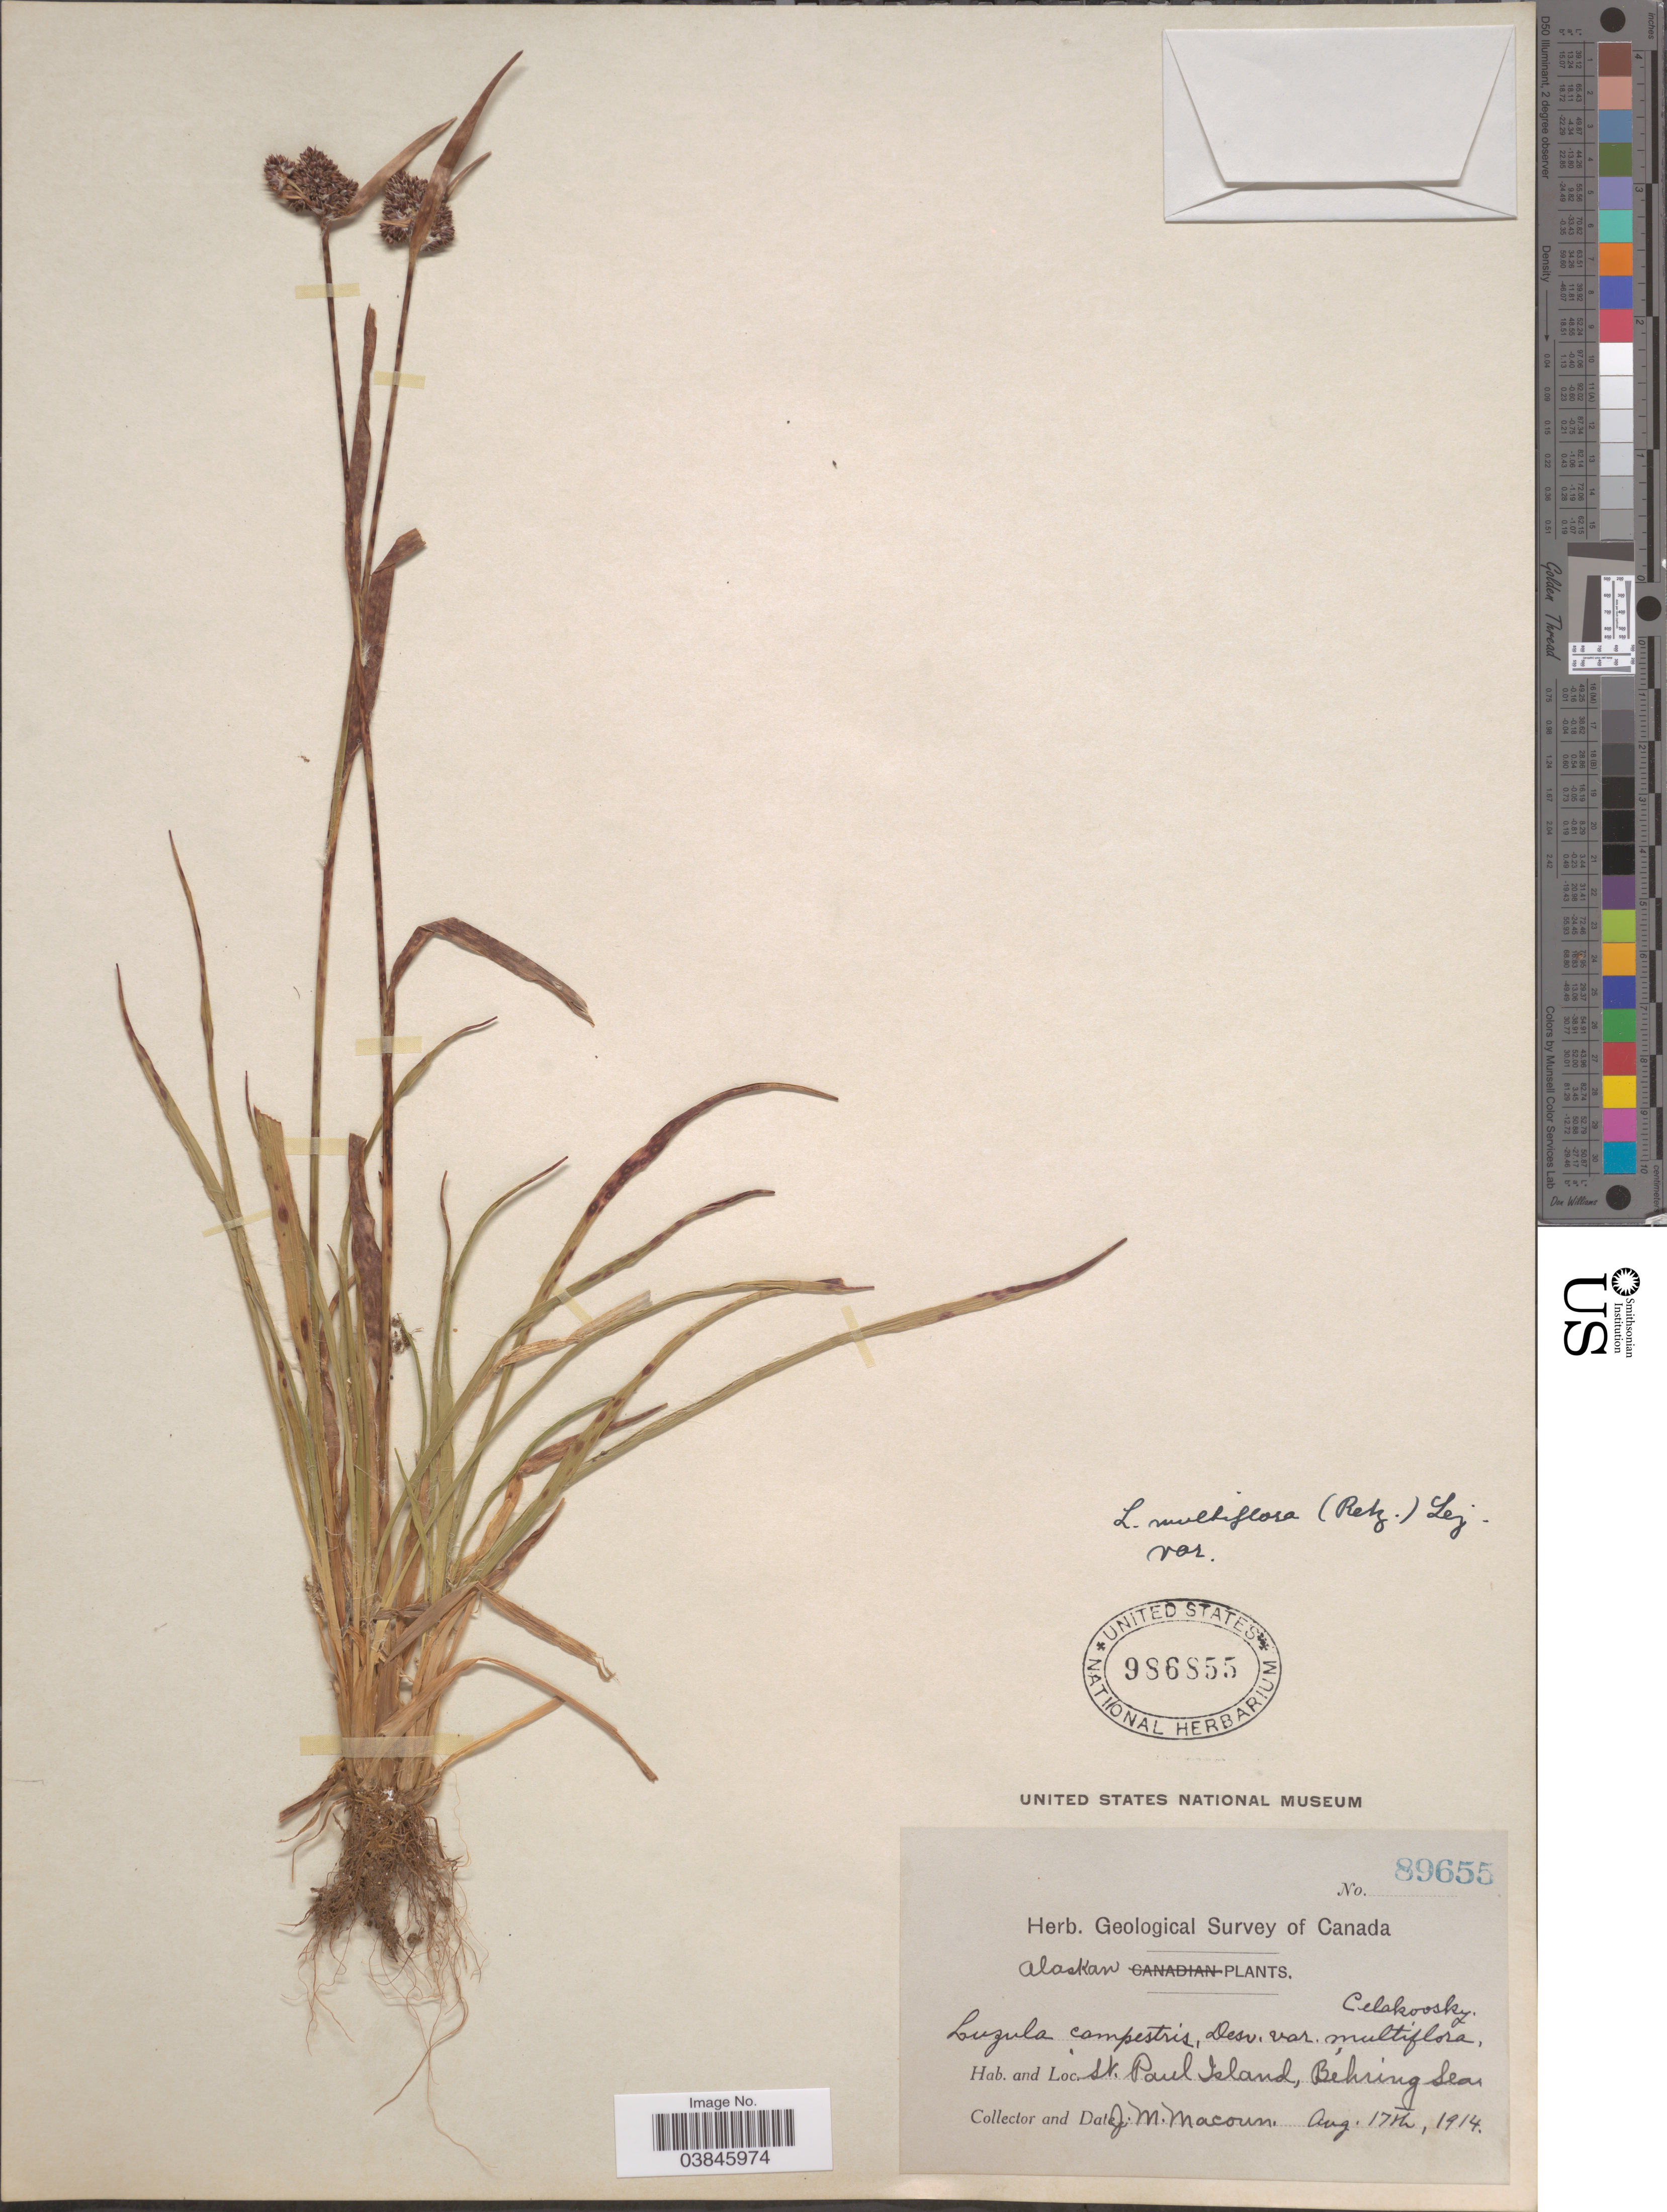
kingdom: Plantae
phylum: Tracheophyta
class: Liliopsida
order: Poales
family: Juncaceae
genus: Luzula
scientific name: Luzula multiflora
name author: (Ehrh.) Lej.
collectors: J. M. Macoun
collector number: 89655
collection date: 1914-08-17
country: United States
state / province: Alaska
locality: Alaskan. St. Paul Island, Behring Sea.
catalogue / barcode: US 986855